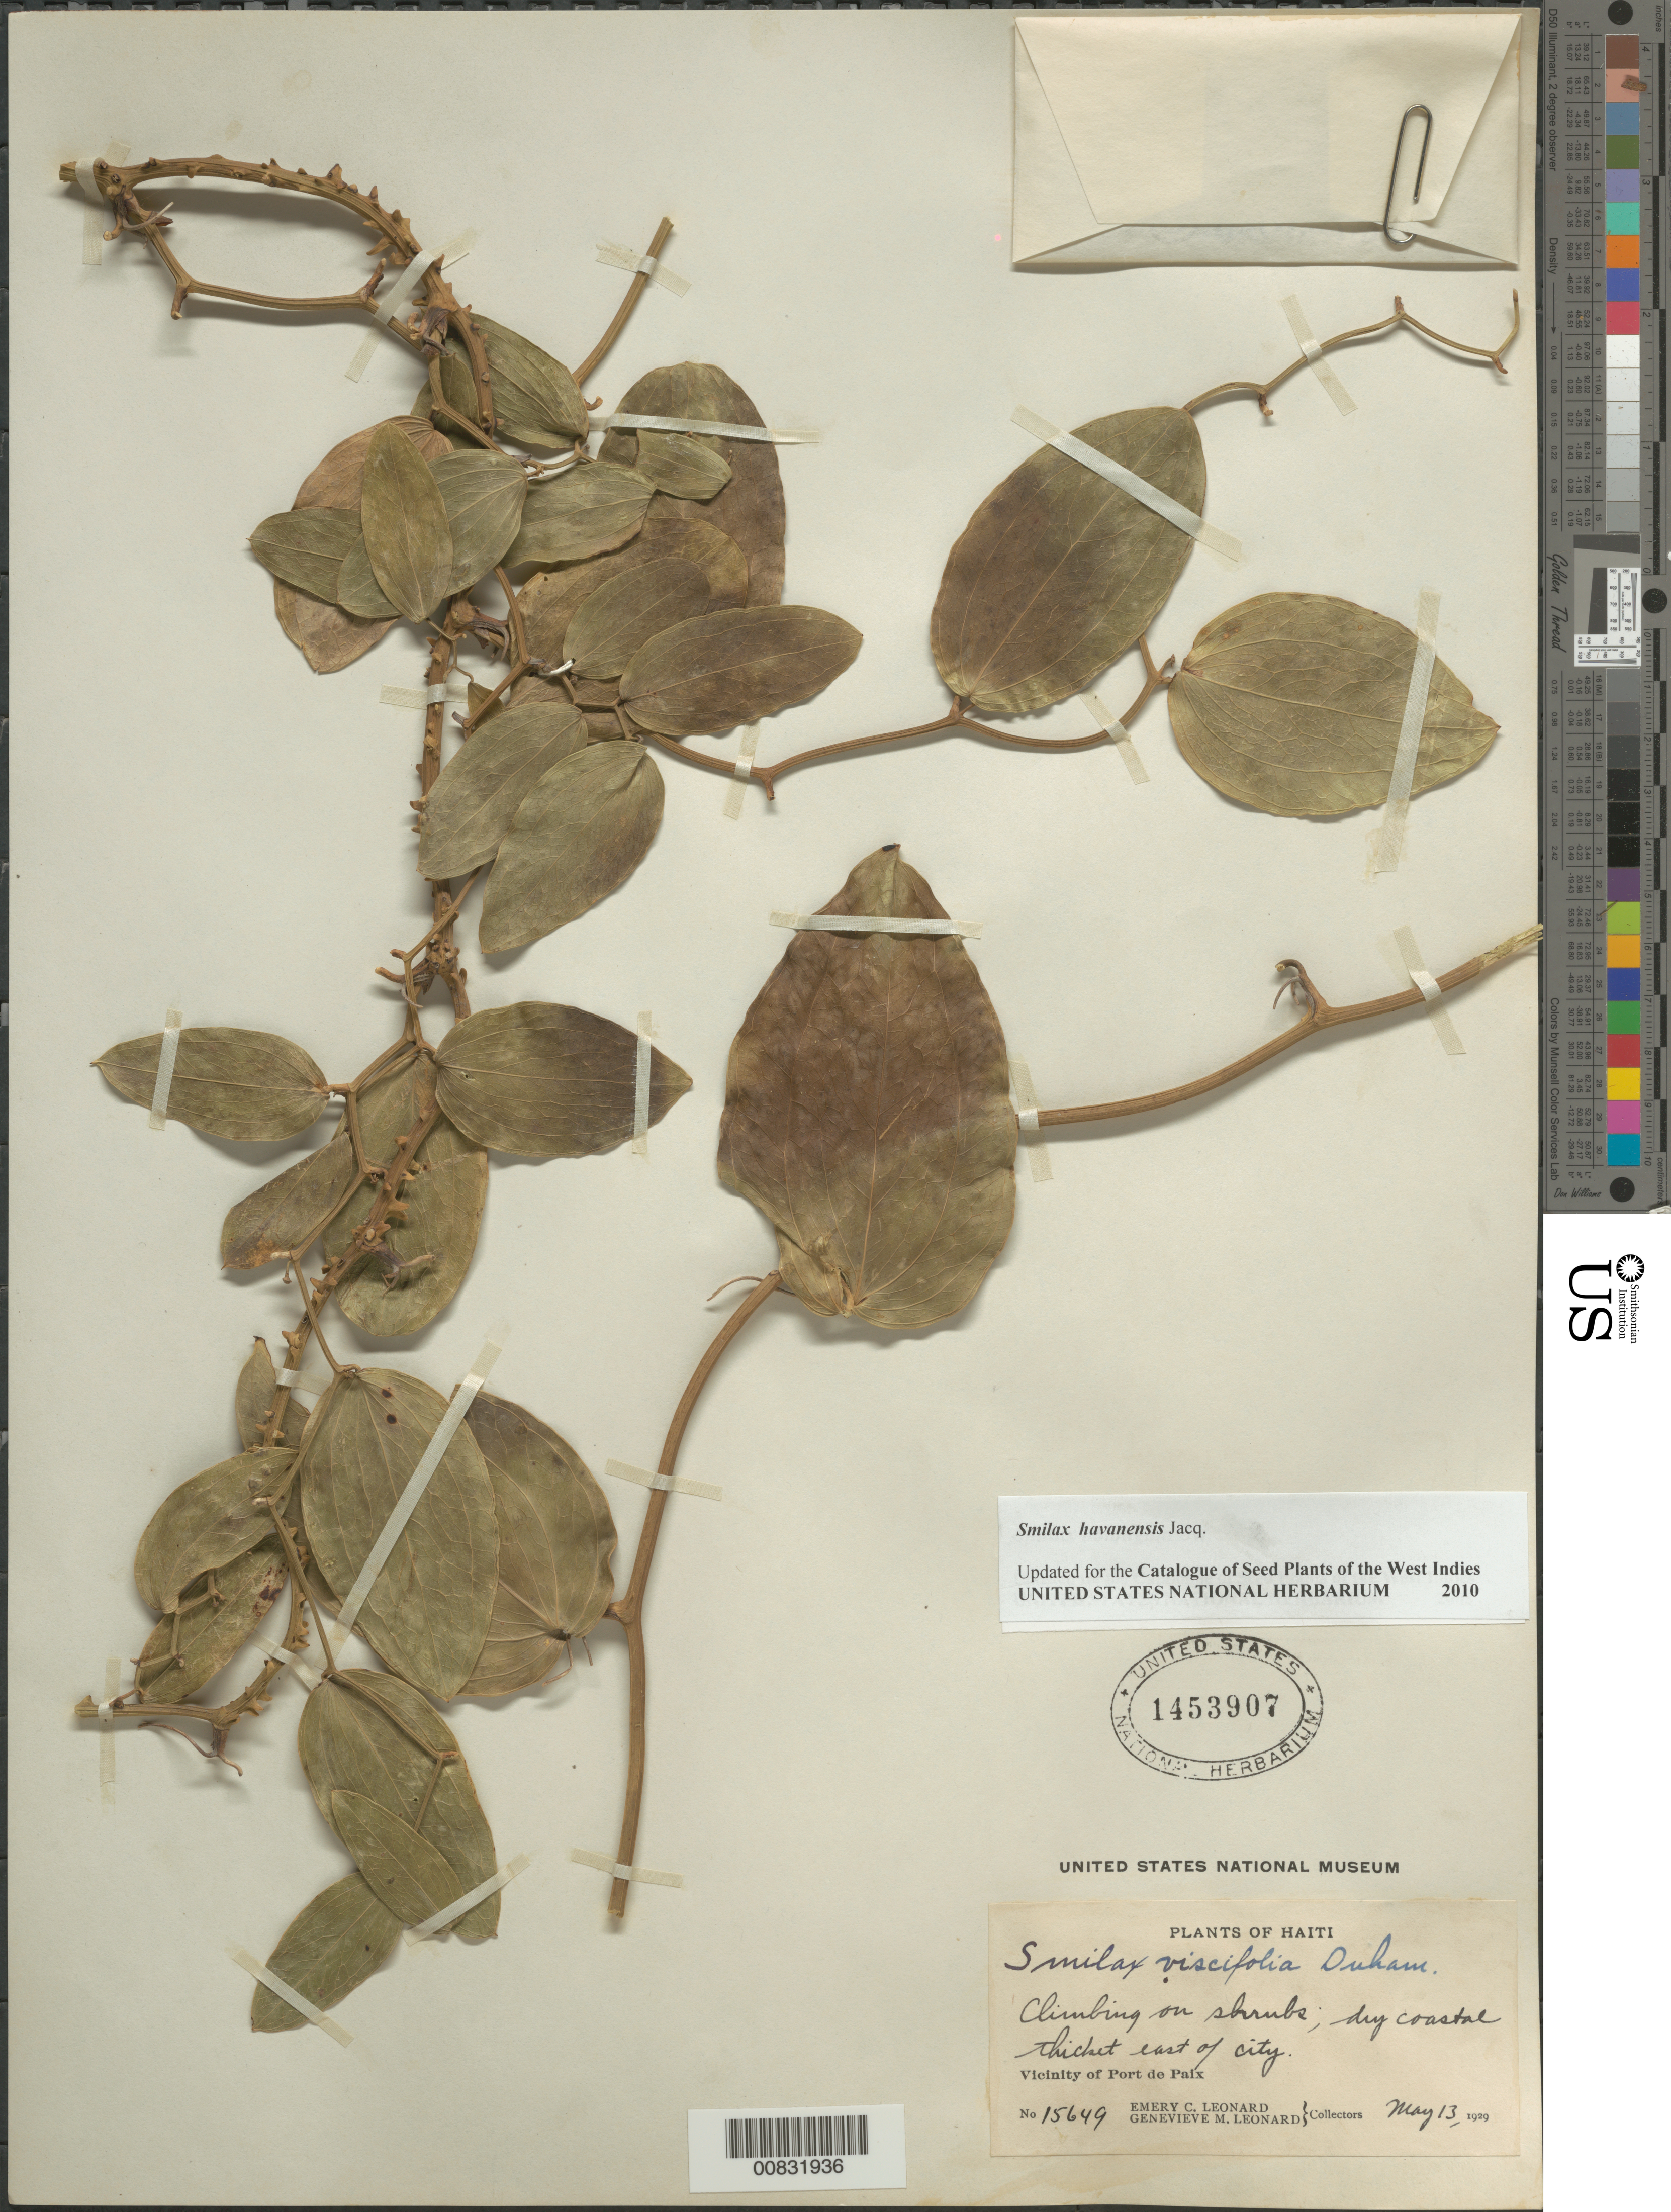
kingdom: Plantae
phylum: Tracheophyta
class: Liliopsida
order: Liliales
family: Smilacaceae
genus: Smilax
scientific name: Smilax havanensis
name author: Jacq.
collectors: E. C. Leonard & G. M. Leonard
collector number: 15649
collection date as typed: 13 May 1929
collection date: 1929-05-13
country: Haiti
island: Hispaniola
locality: Vicinity of Port-de-Paix. Dry coastal thicket east of city.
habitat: Climbing on shrubs in dry coastal thicket.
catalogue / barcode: US 1453907